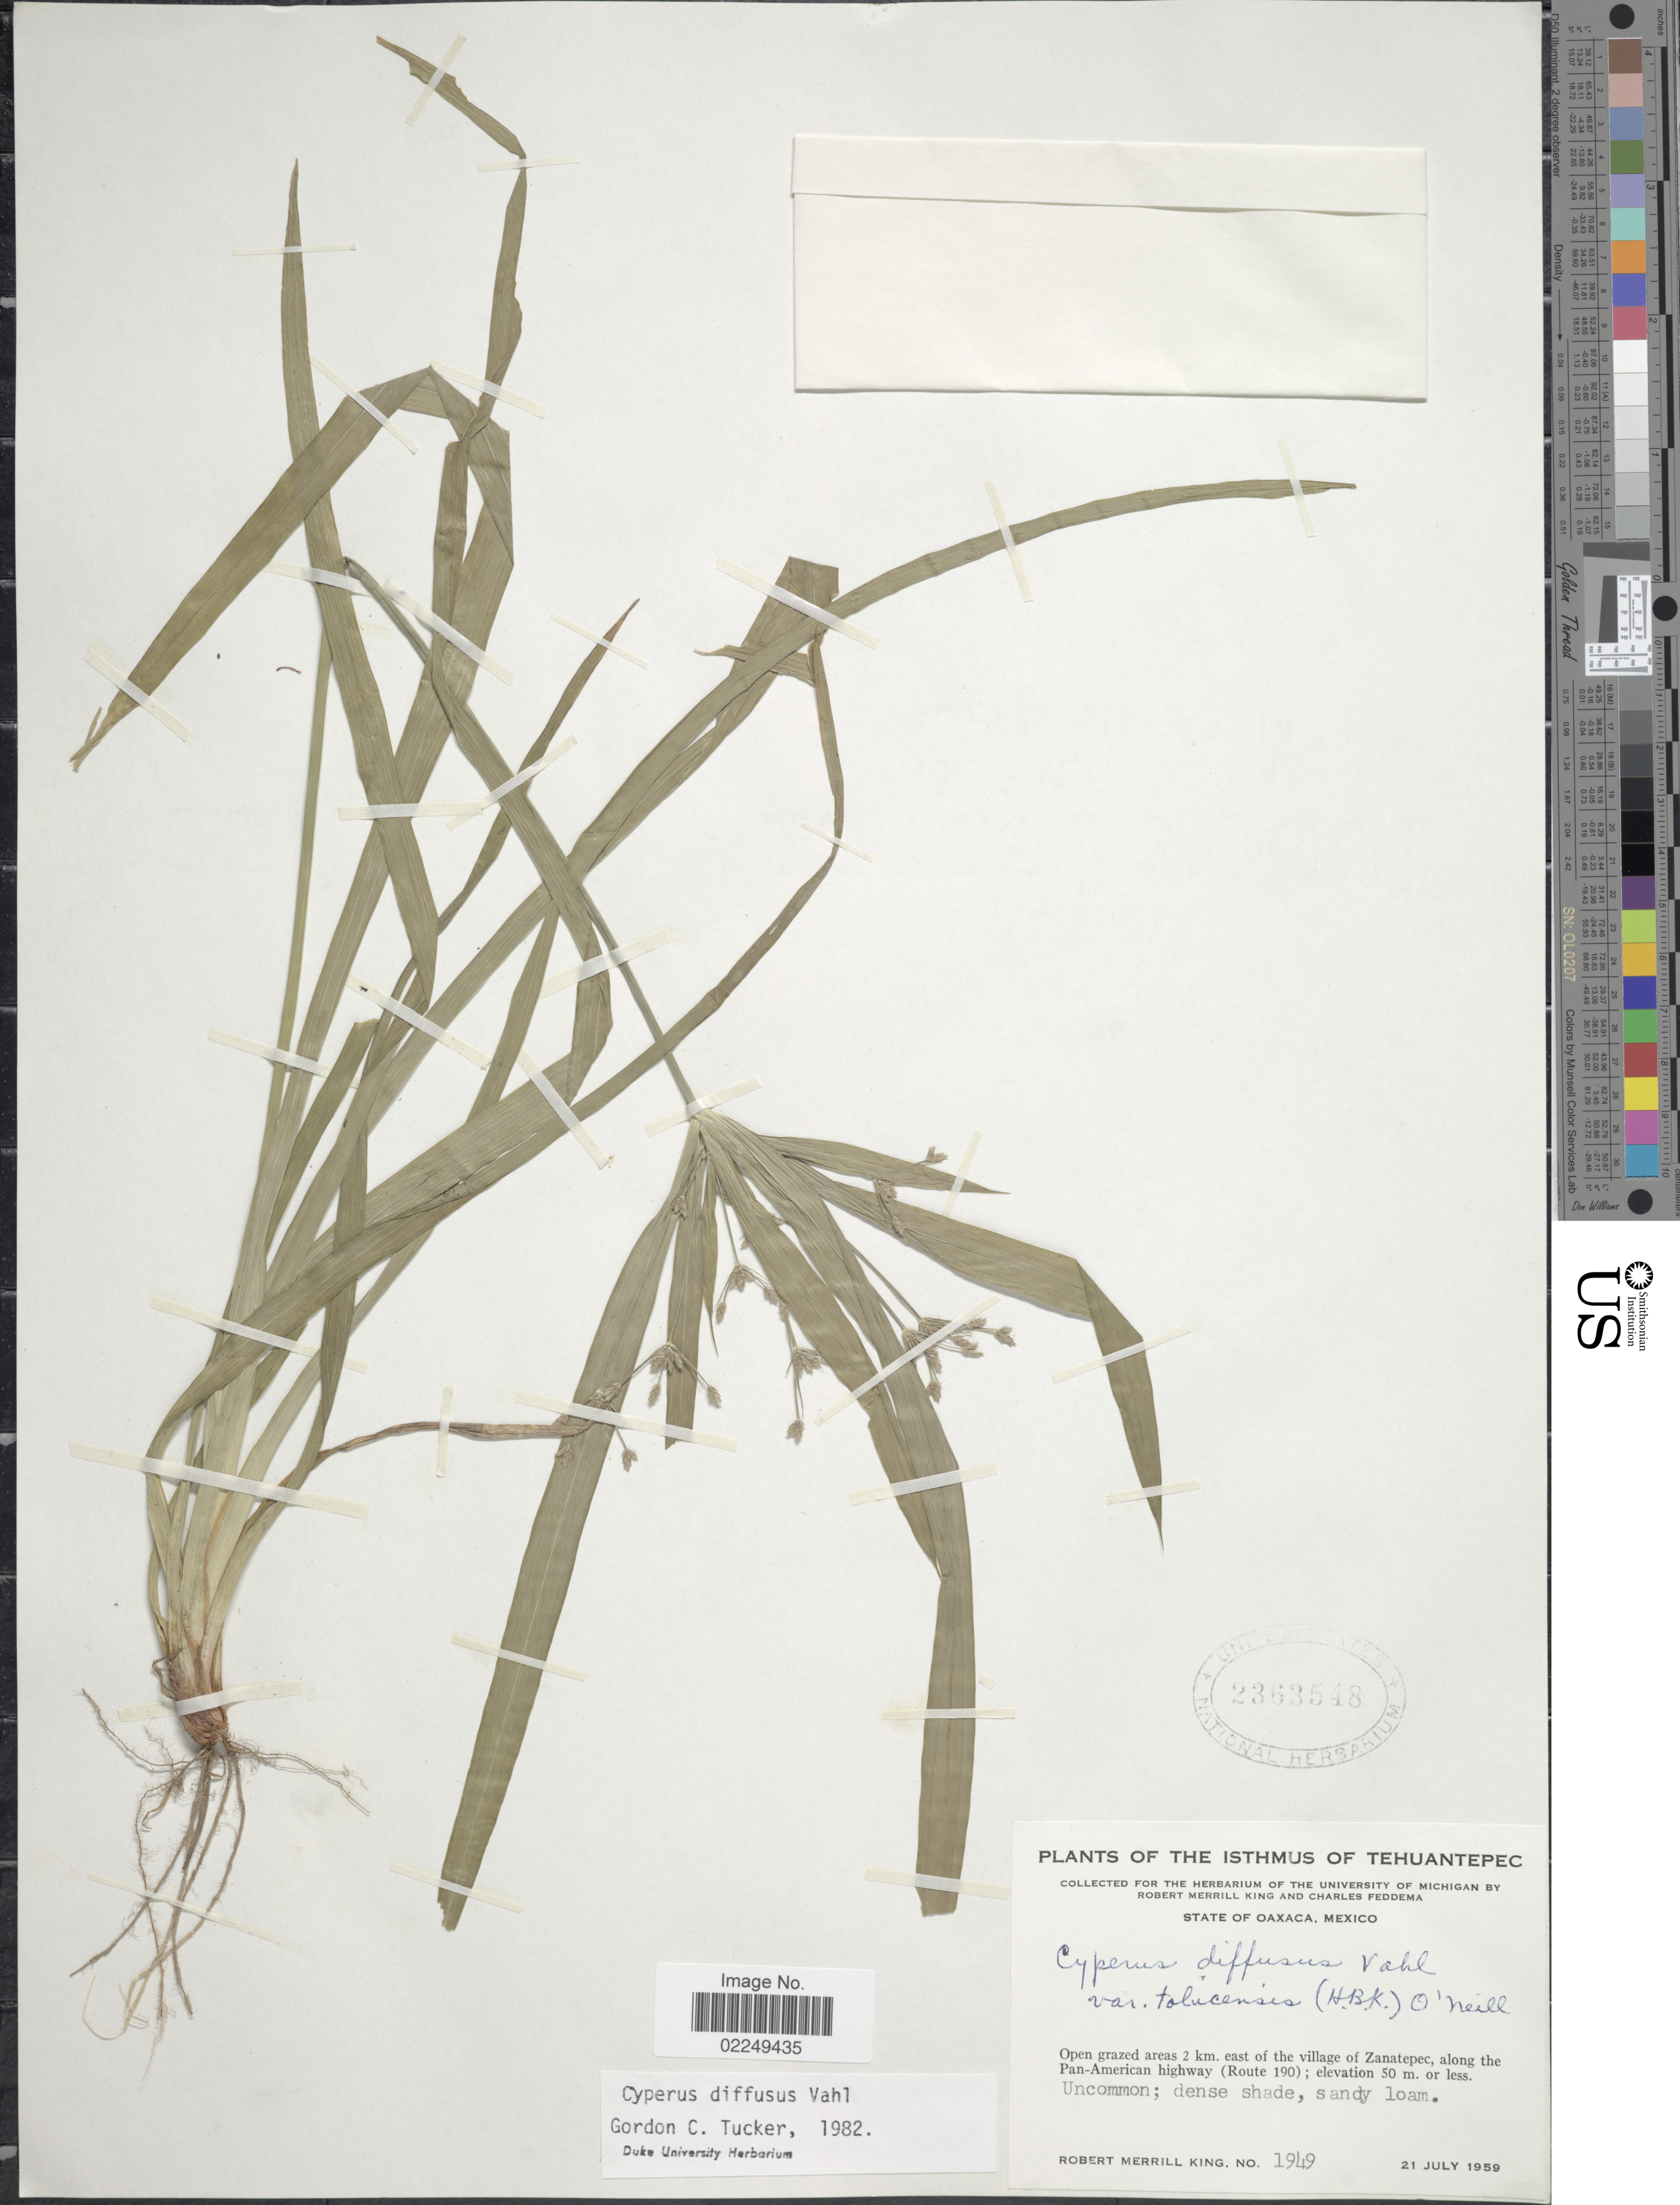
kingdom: Plantae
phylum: Tracheophyta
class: Liliopsida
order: Poales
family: Cyperaceae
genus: Cyperus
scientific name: Cyperus laxus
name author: Lam.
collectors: R. M. King & C. Feddema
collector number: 1949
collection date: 1959-07-21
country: Mexico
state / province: Oaxaca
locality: The Isthmus of Tehuantepec, Open grazed areas 2 km. east of the village of Zanatepec, along the Pan-American highway (Route 190)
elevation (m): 50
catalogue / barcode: US 2363548